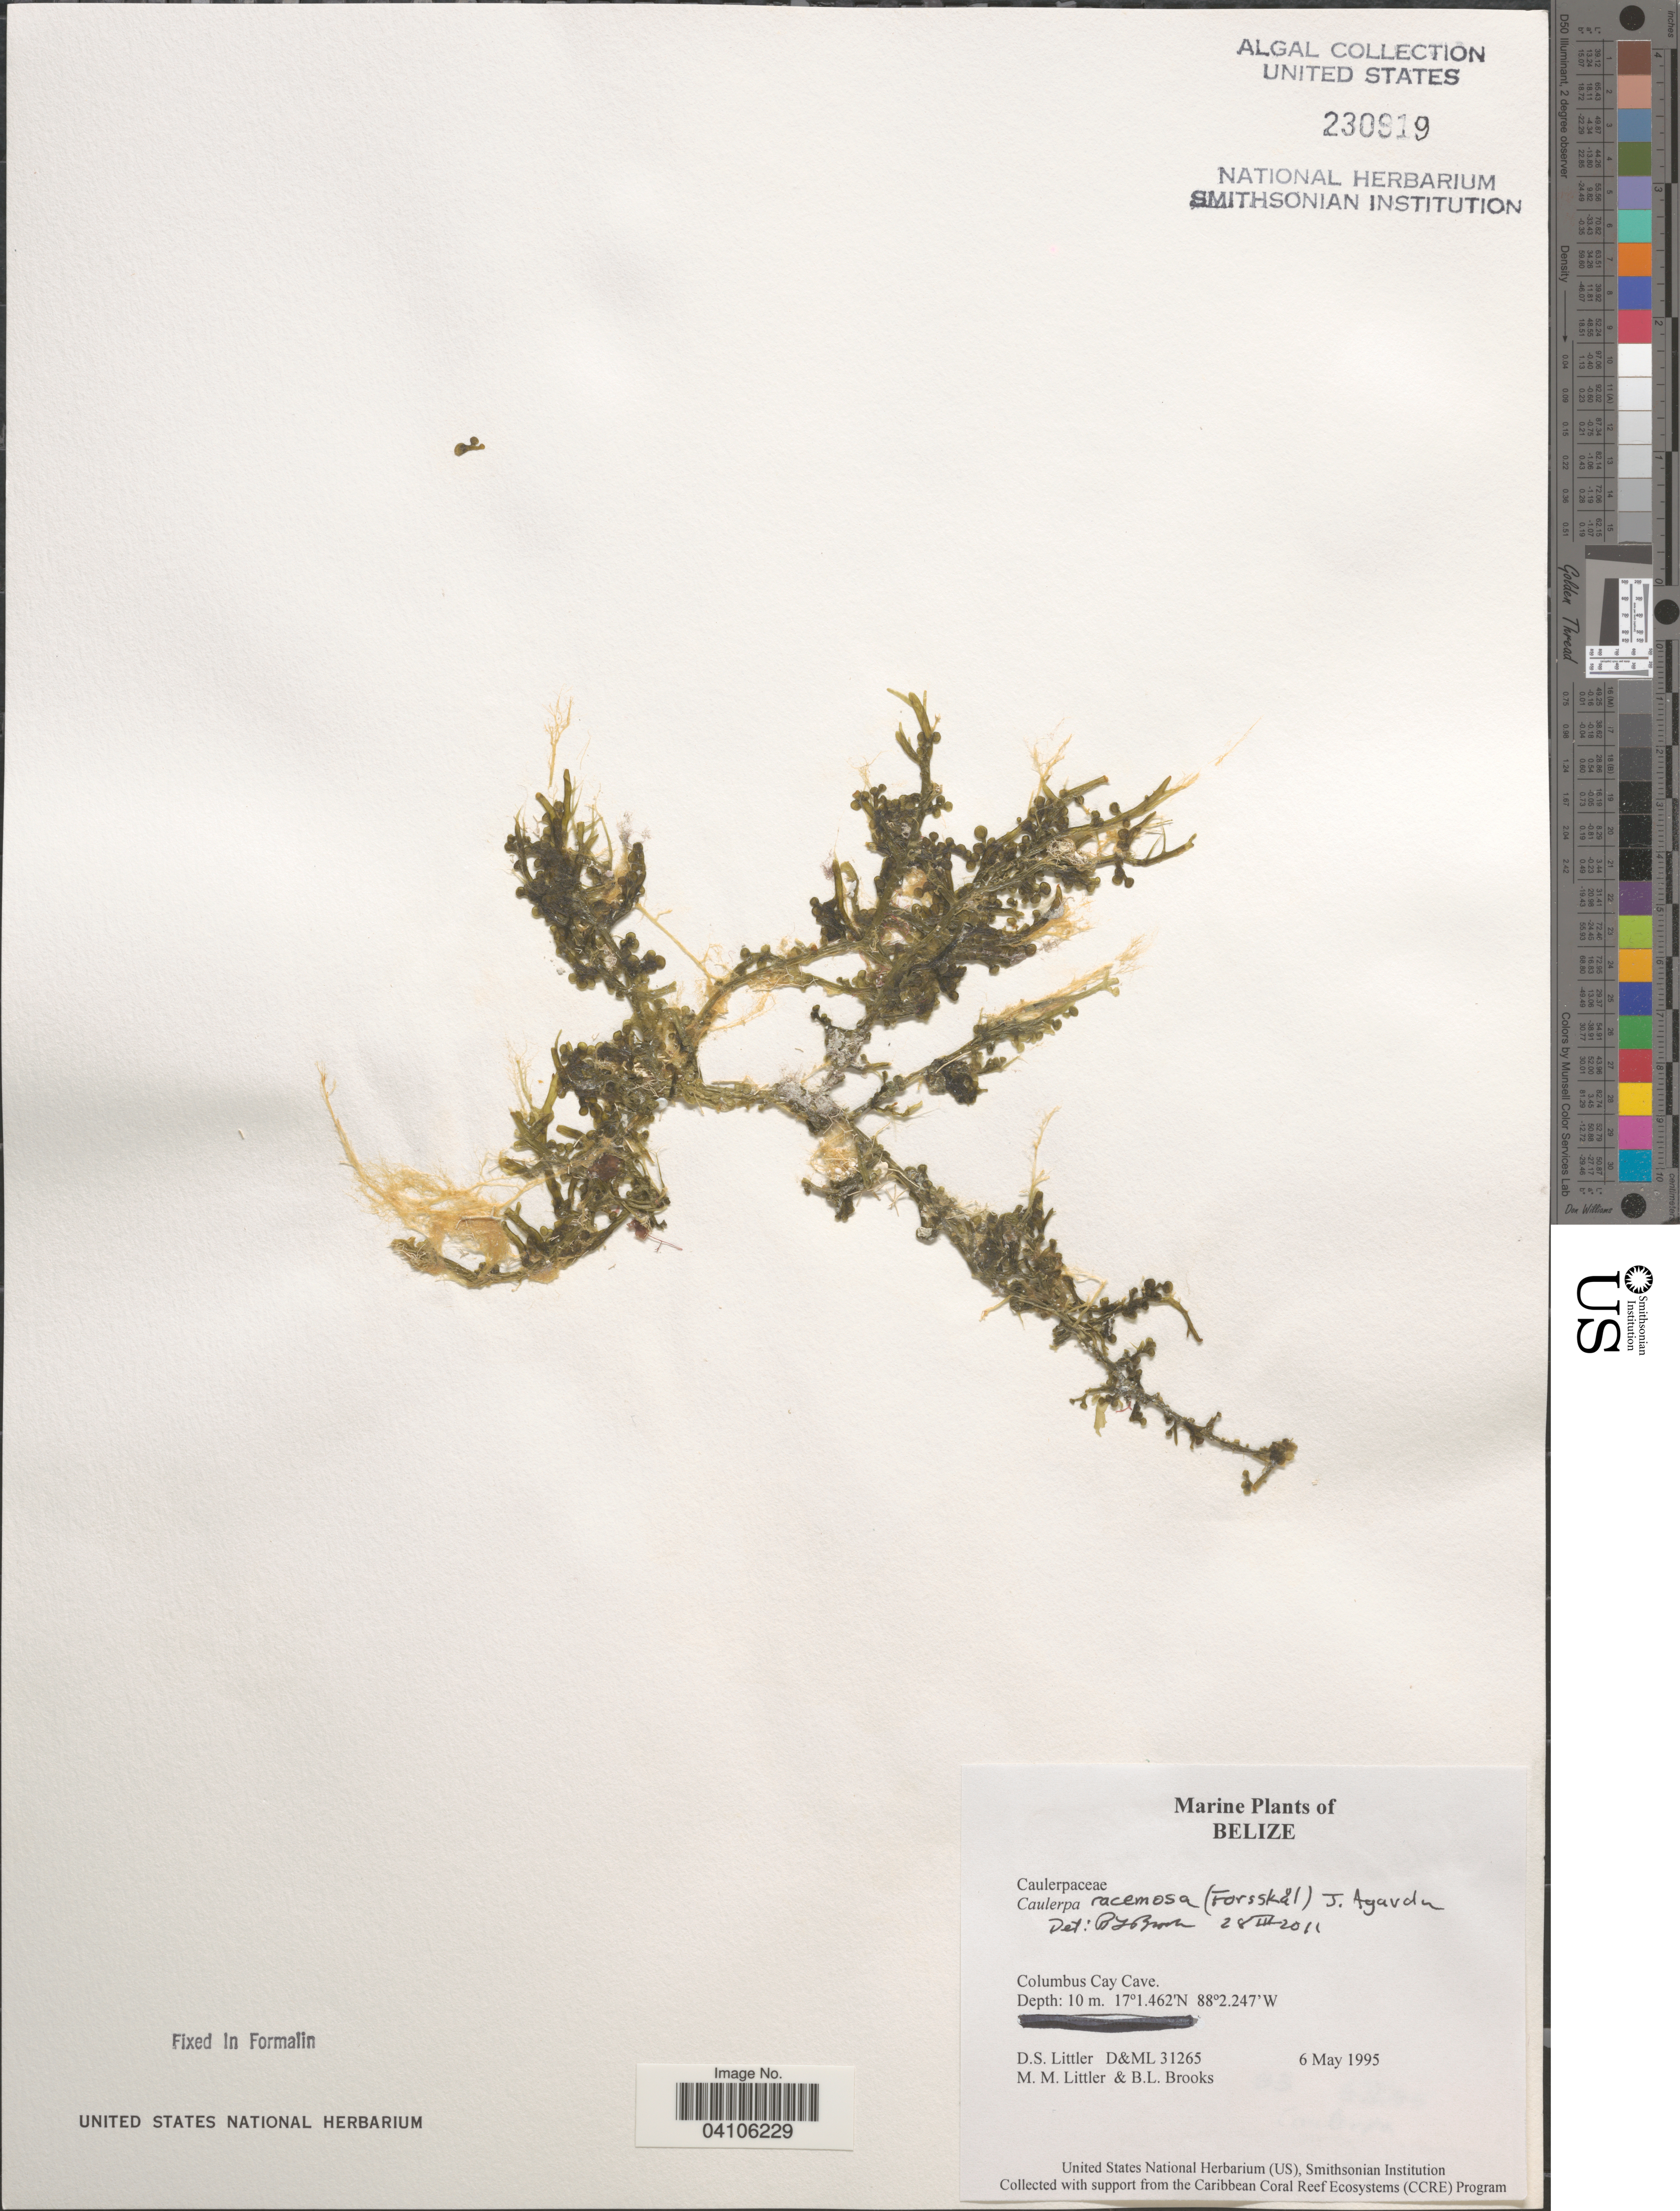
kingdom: Plantae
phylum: Chlorophyta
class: Ulvophyceae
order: Bryopsidales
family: Caulerpaceae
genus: Caulerpa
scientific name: Caulerpa racemosa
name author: (Forssk.) J. Agardh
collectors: D. S. Littler & B. Brooks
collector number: D&ML31265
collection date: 1995-05-06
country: Belize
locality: Columbus Cay Cave.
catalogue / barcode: US 230919